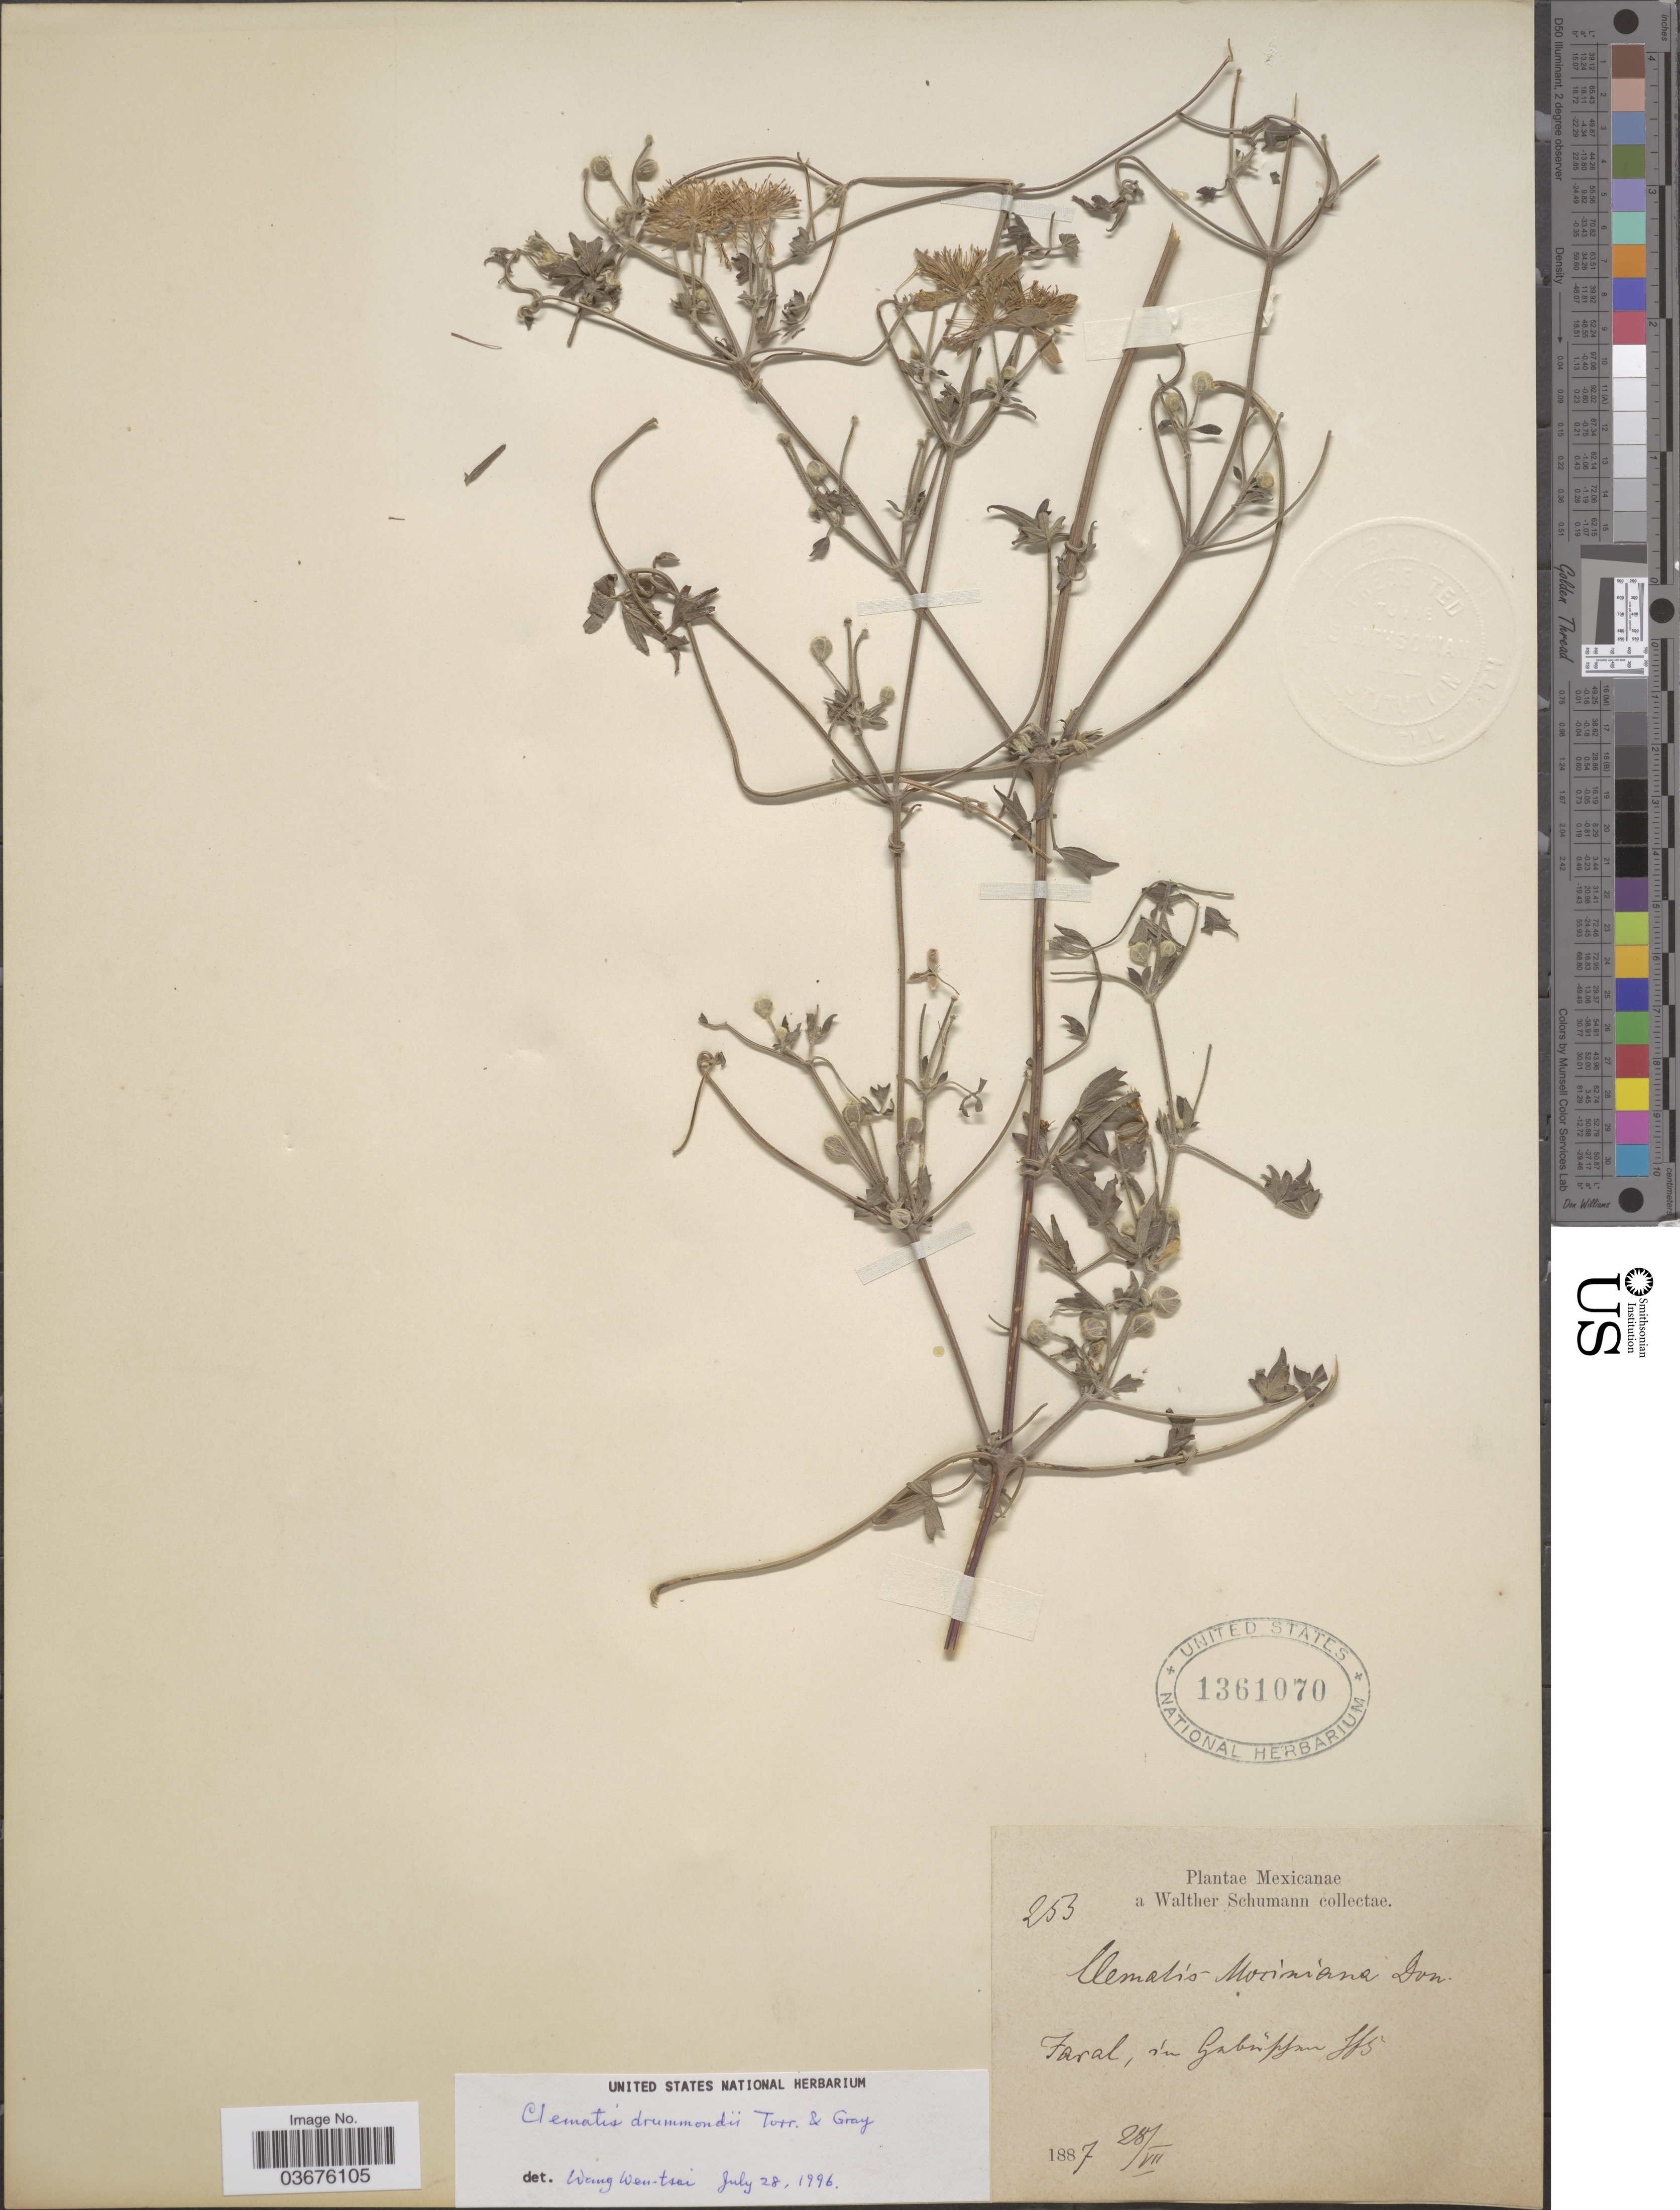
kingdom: Plantae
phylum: Tracheophyta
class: Magnoliopsida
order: Ranunculales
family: Ranunculaceae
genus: Clematis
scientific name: Clematis mociniana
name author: G. Don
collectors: W. Schumann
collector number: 253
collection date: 1887-07-28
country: Mexico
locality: Faral.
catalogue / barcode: US 1361070